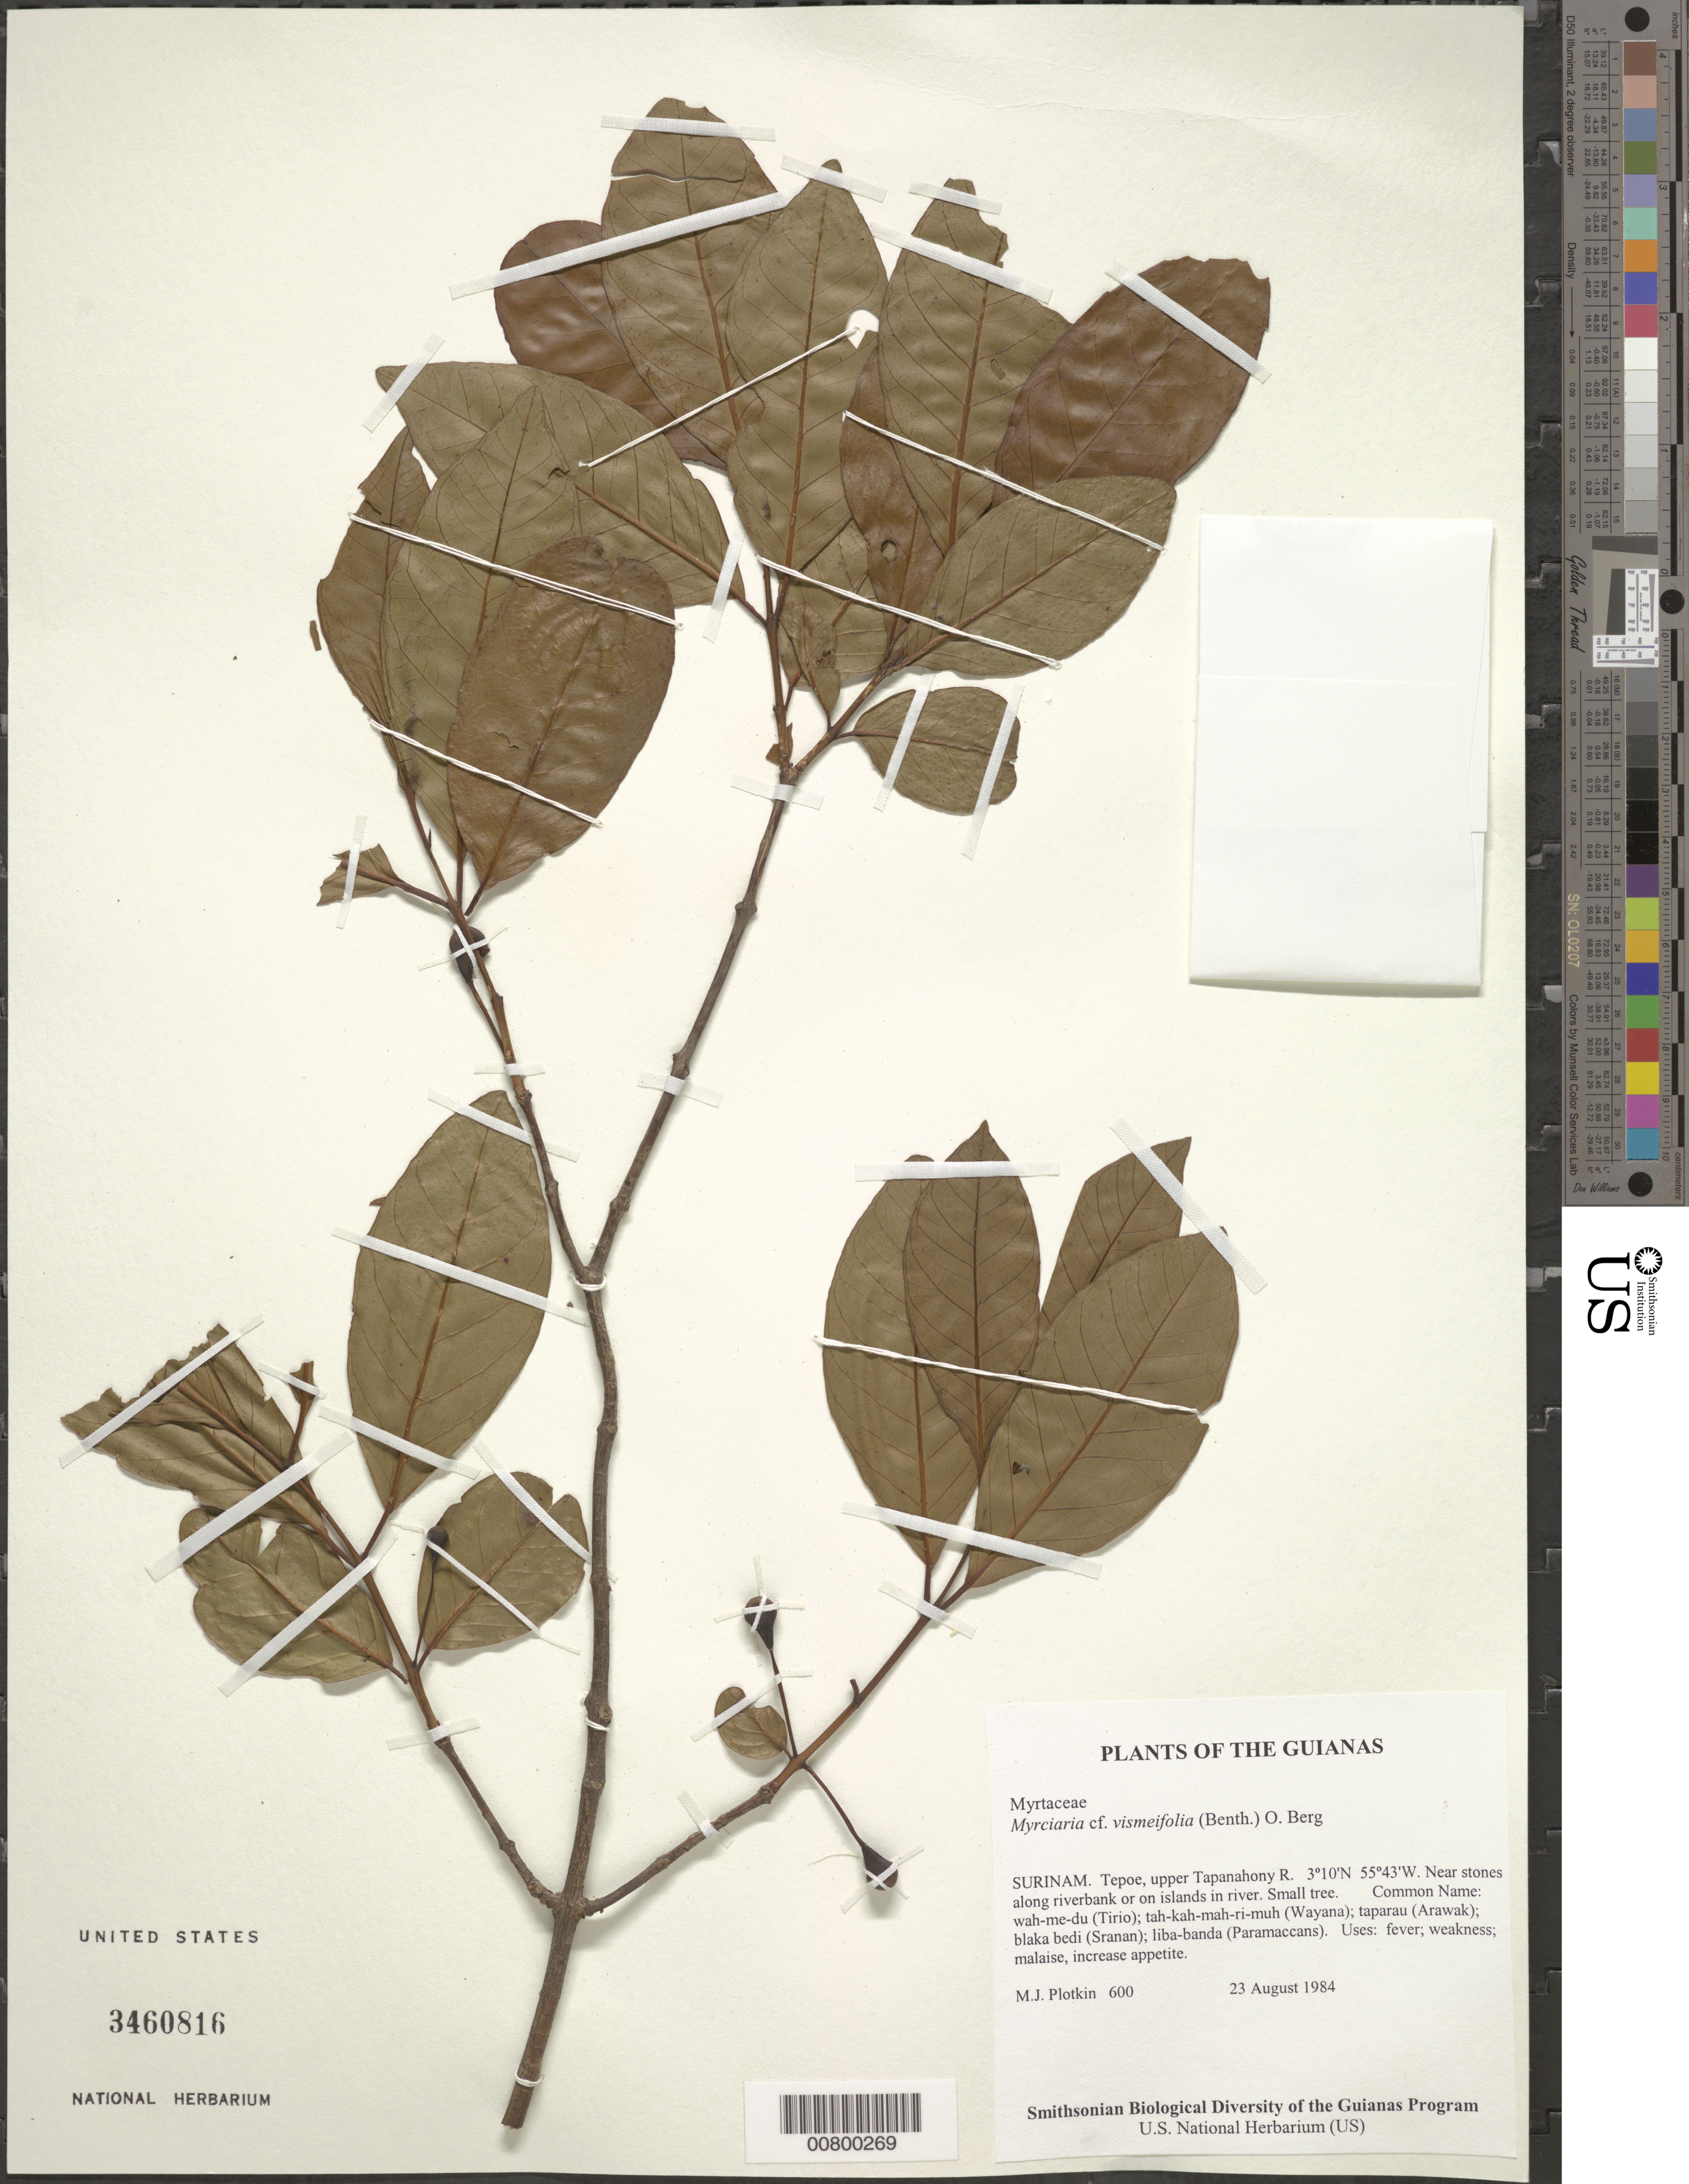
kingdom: Plantae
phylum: Tracheophyta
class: Magnoliopsida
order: Myrtales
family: Myrtaceae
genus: Myrciaria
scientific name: Myrciaria vismiifolia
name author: (Benth.) O. Berg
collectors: M. Plotkin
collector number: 600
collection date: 1984-08-23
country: Guyana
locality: The Guianas, Tepoe, upper Tapanahony R., Near stones along riverbank or on islands in river.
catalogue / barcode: US 3460816